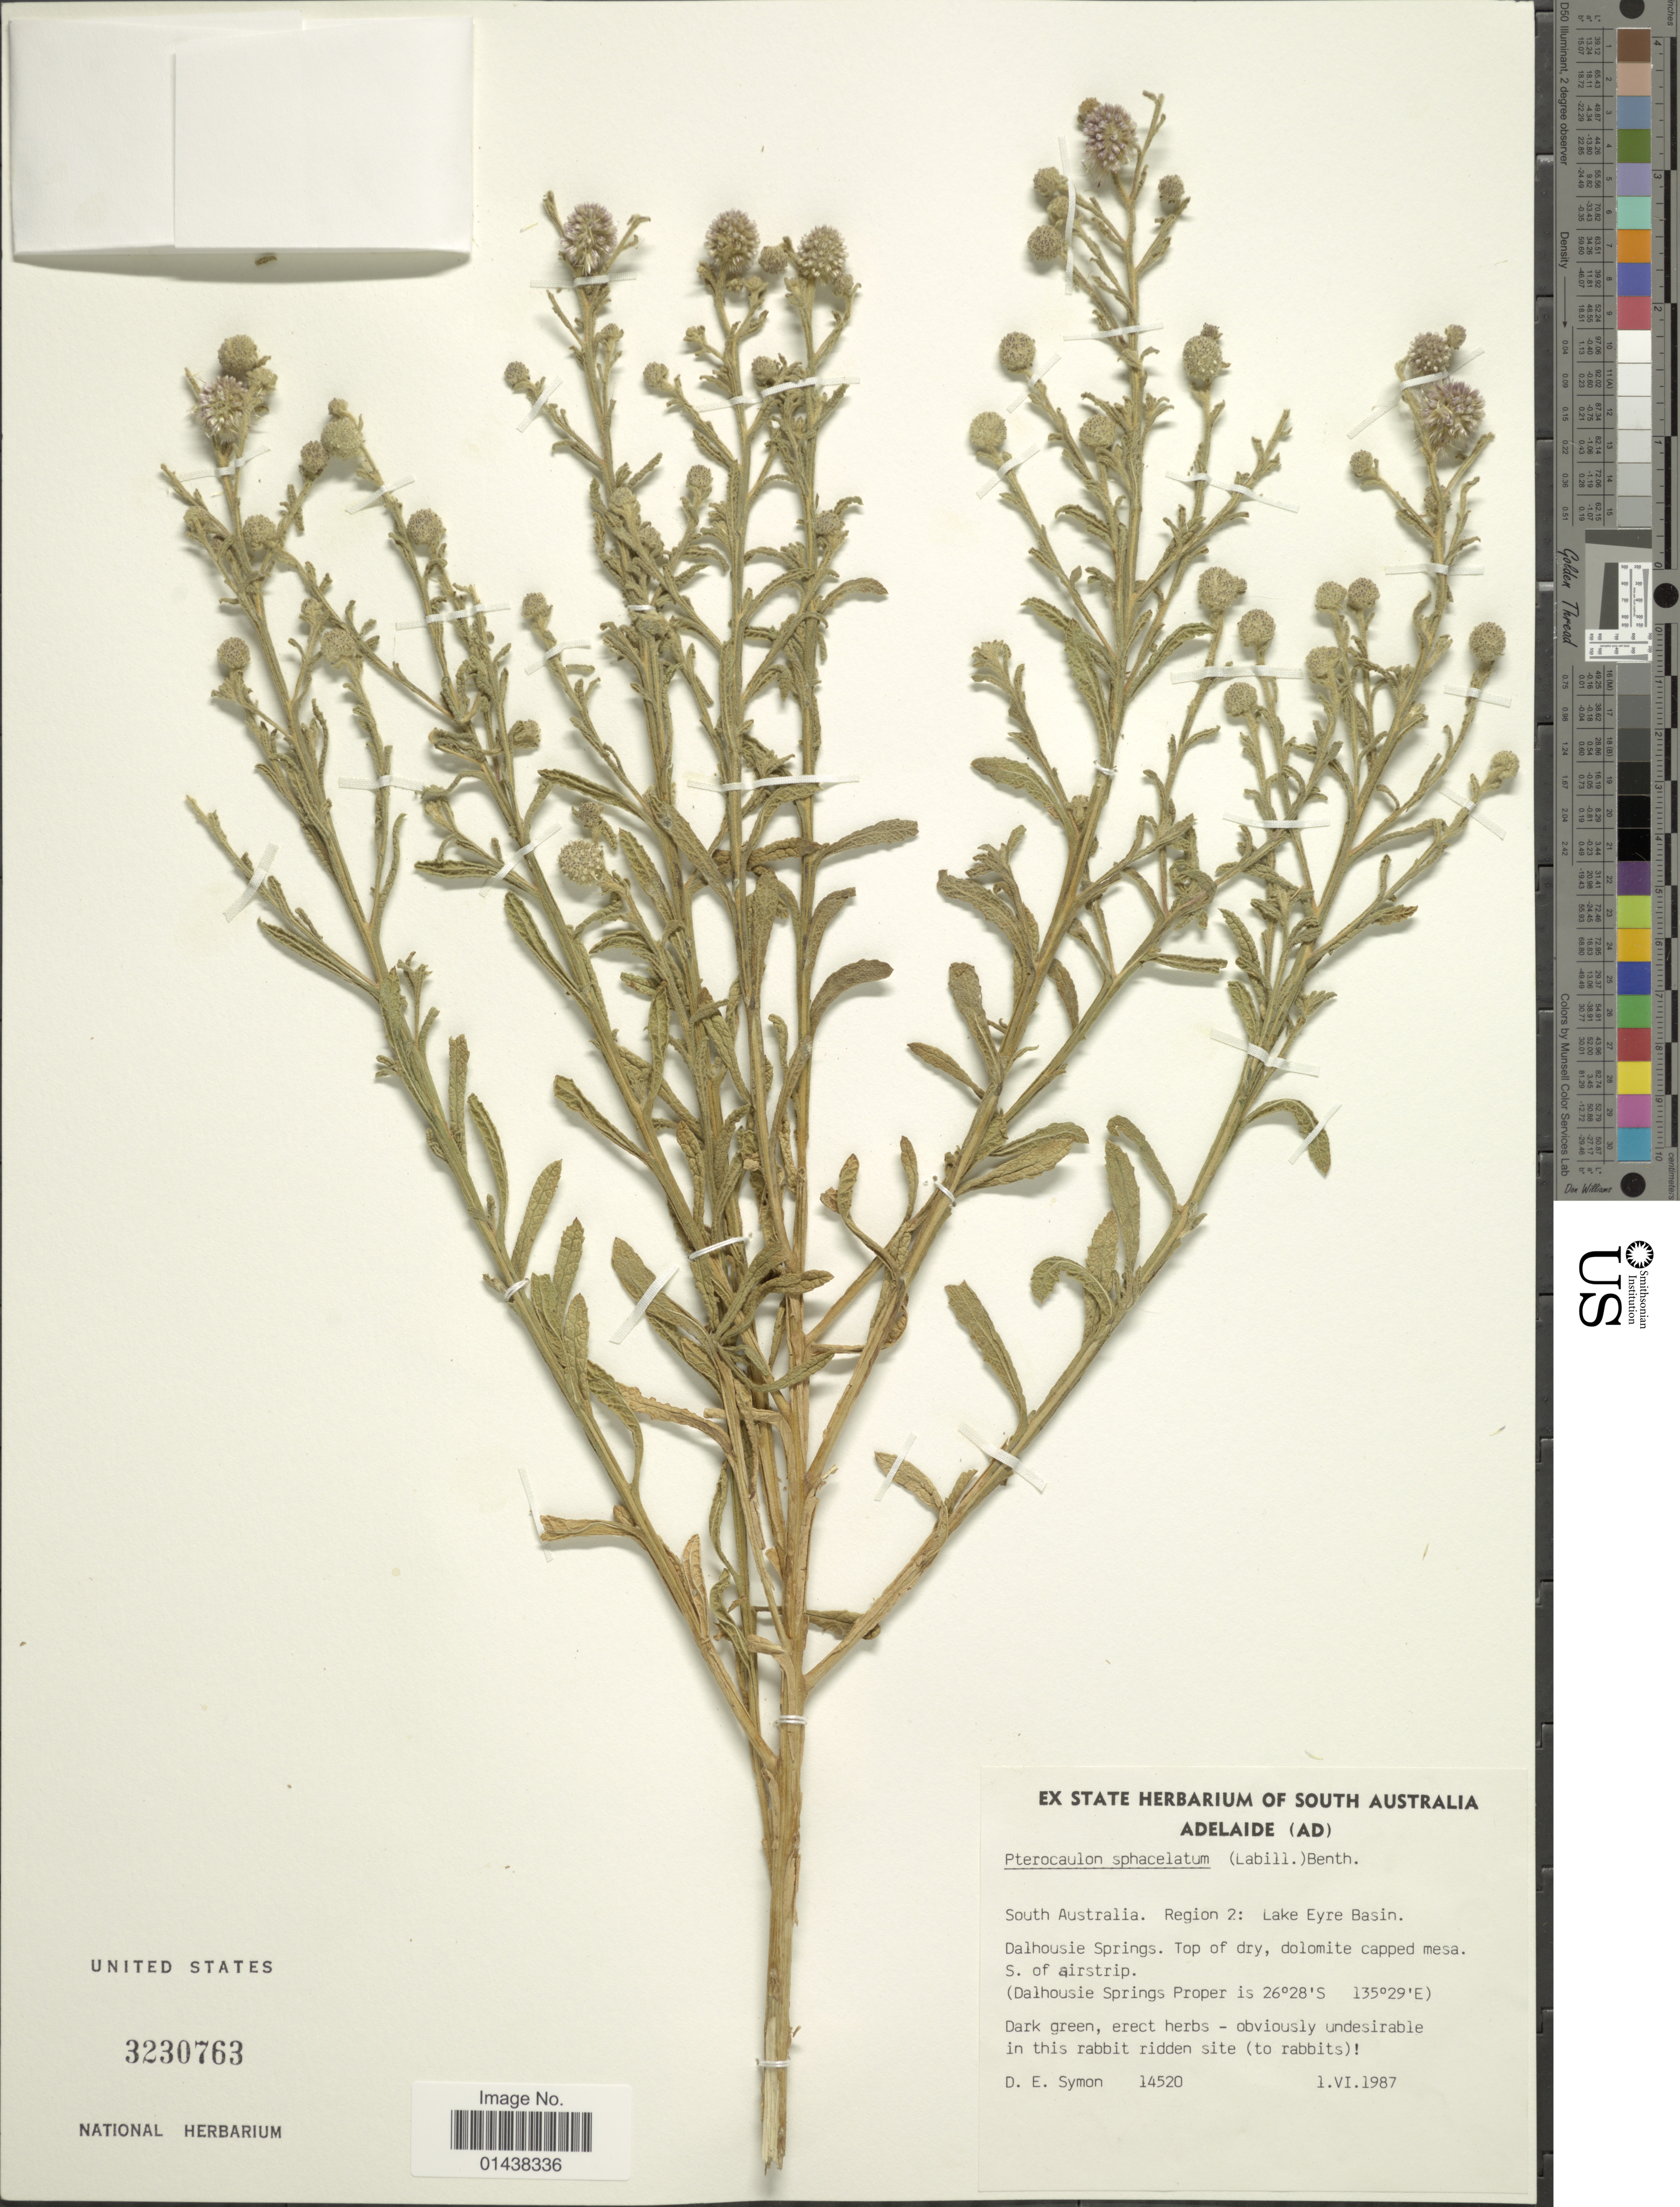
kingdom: Plantae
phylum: Tracheophyta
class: Magnoliopsida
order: Asterales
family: Asteraceae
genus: Pterocaulon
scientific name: Pterocaulon sphacelatum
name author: (Labill.) F. Muell.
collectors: D. Symon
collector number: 14520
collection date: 1987-06-01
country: Australia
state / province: South Australia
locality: Region 2: Lake Eyre Basin. Dalhousie Spring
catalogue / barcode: US 3230763